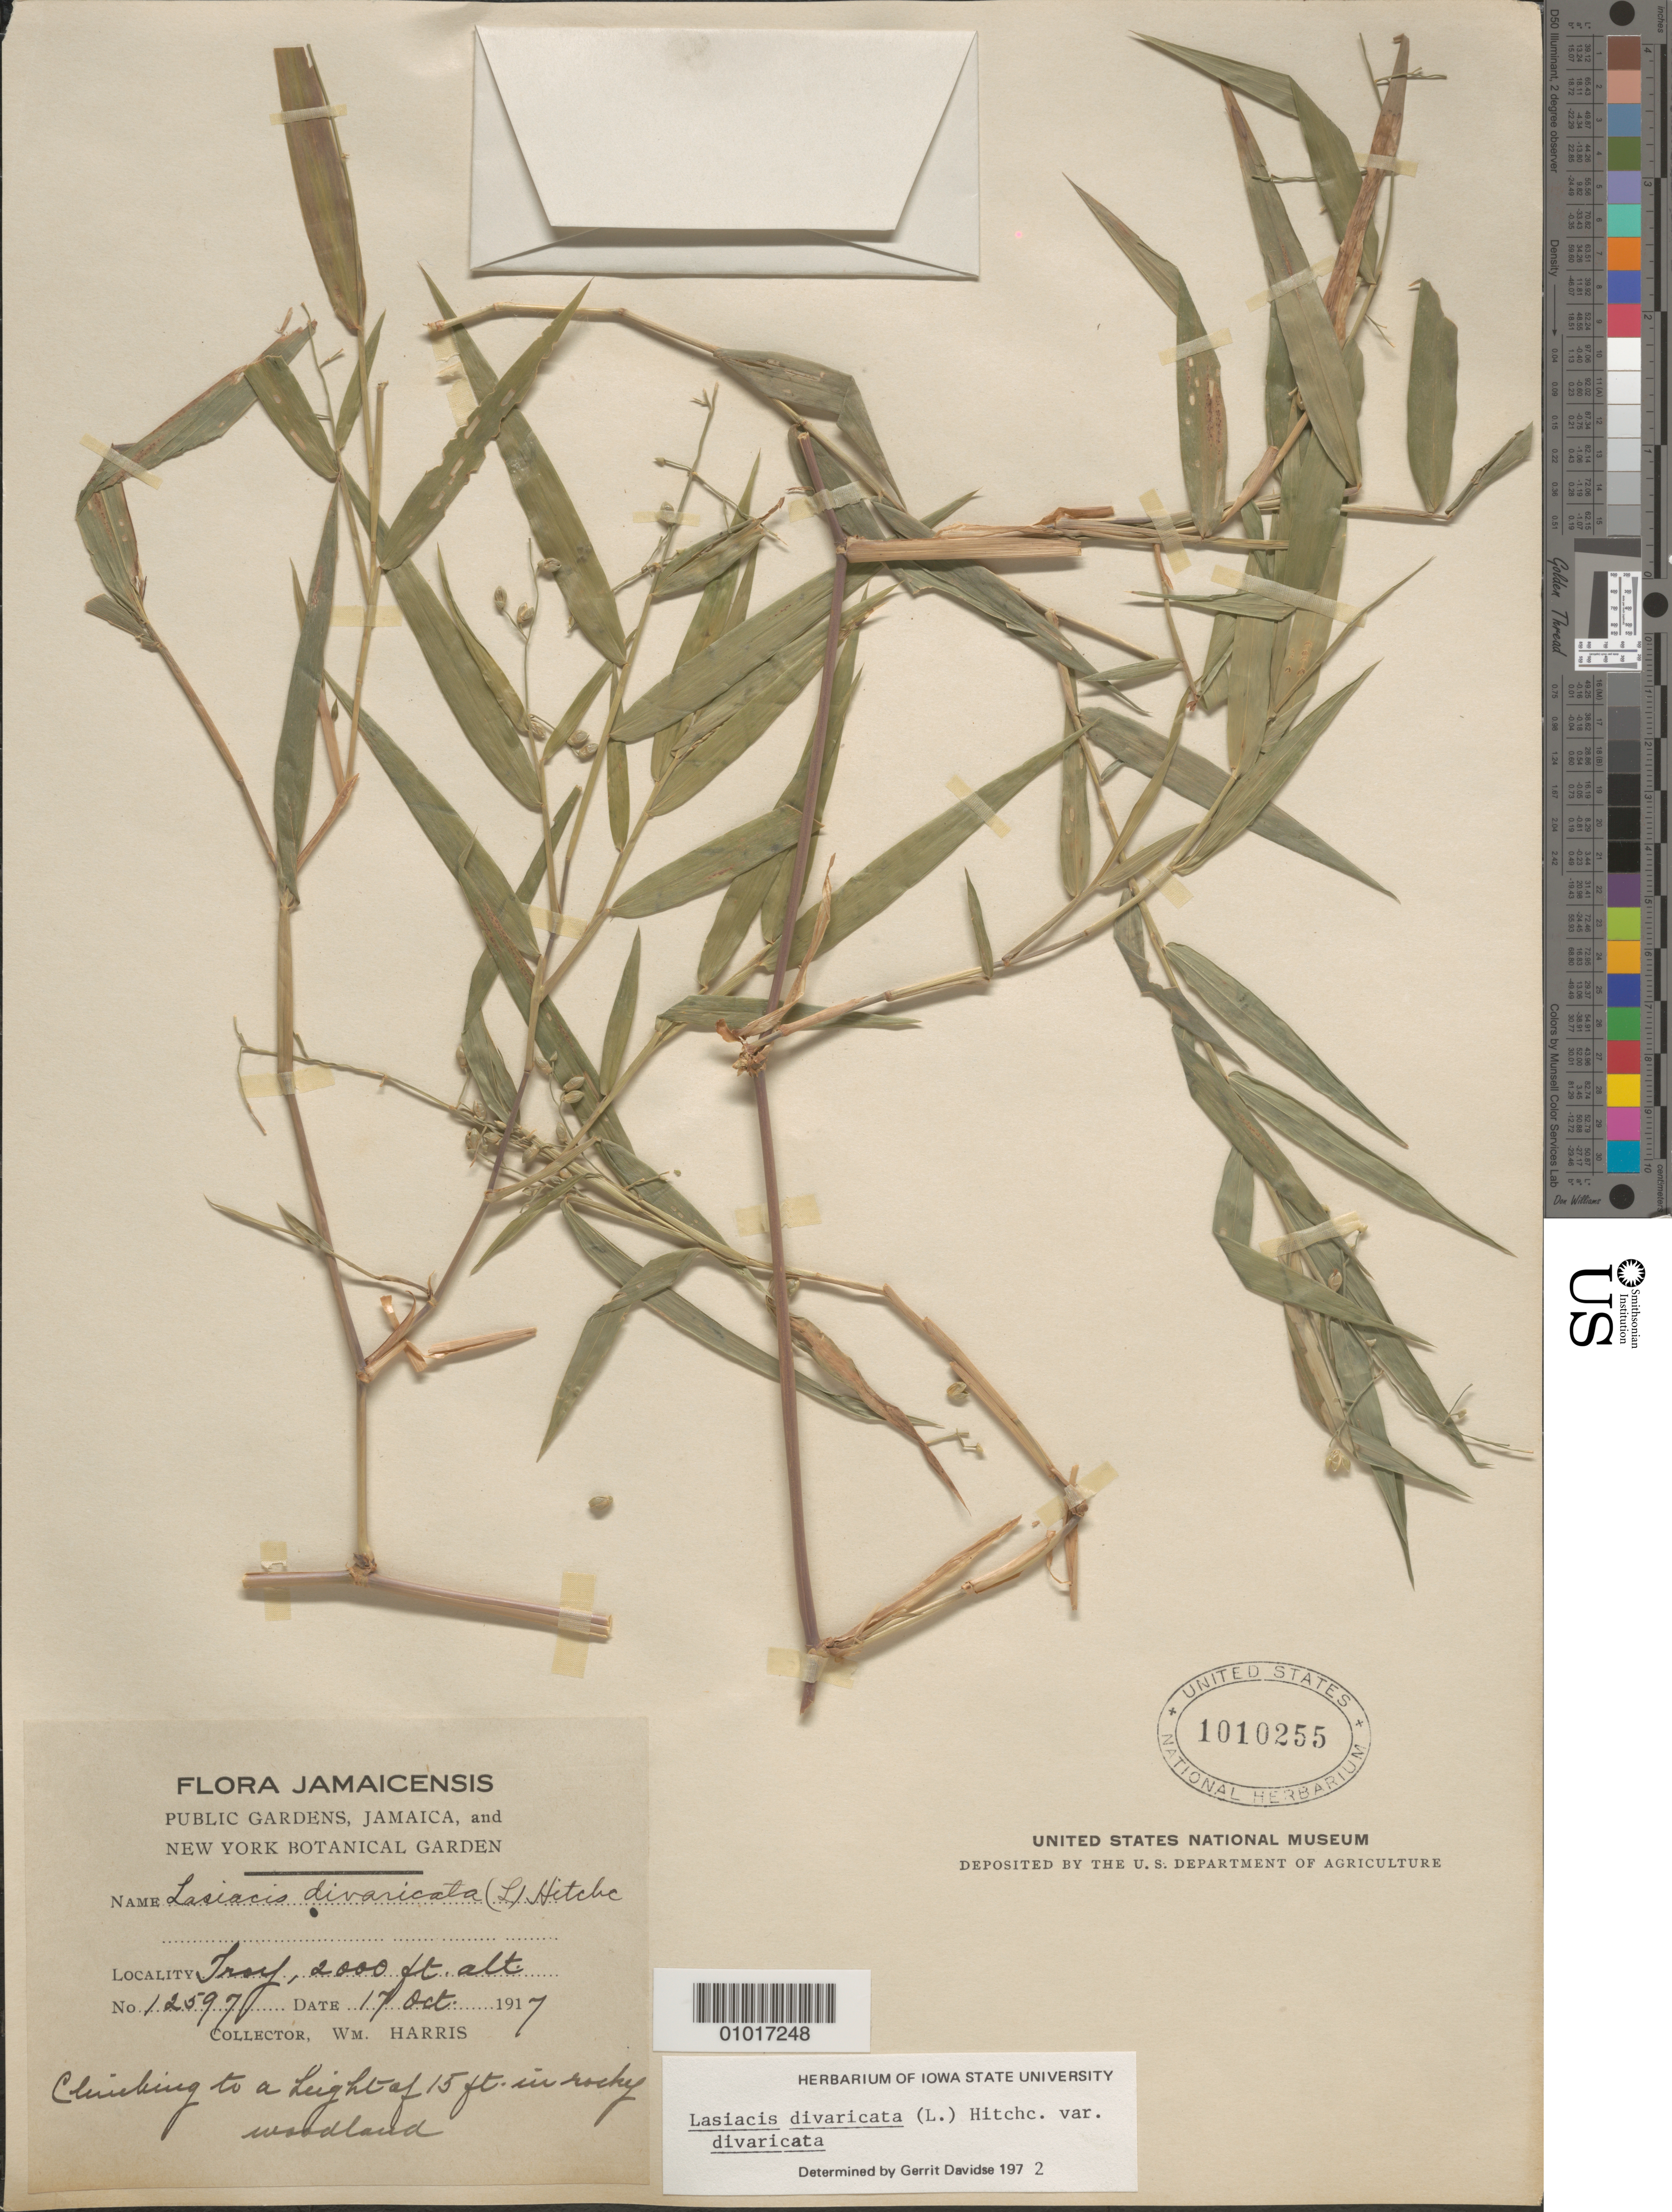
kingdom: Plantae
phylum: Tracheophyta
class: Liliopsida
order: Poales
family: Poaceae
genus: Lasiacis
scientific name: Lasiacis divaricata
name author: (L.) Hitchc.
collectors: W. H. Harris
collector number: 12597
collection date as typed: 17 Oct 1917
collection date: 1917-10-17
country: Jamaica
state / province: Trelawny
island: Jamaica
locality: Troy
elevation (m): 610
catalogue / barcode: US 1010255